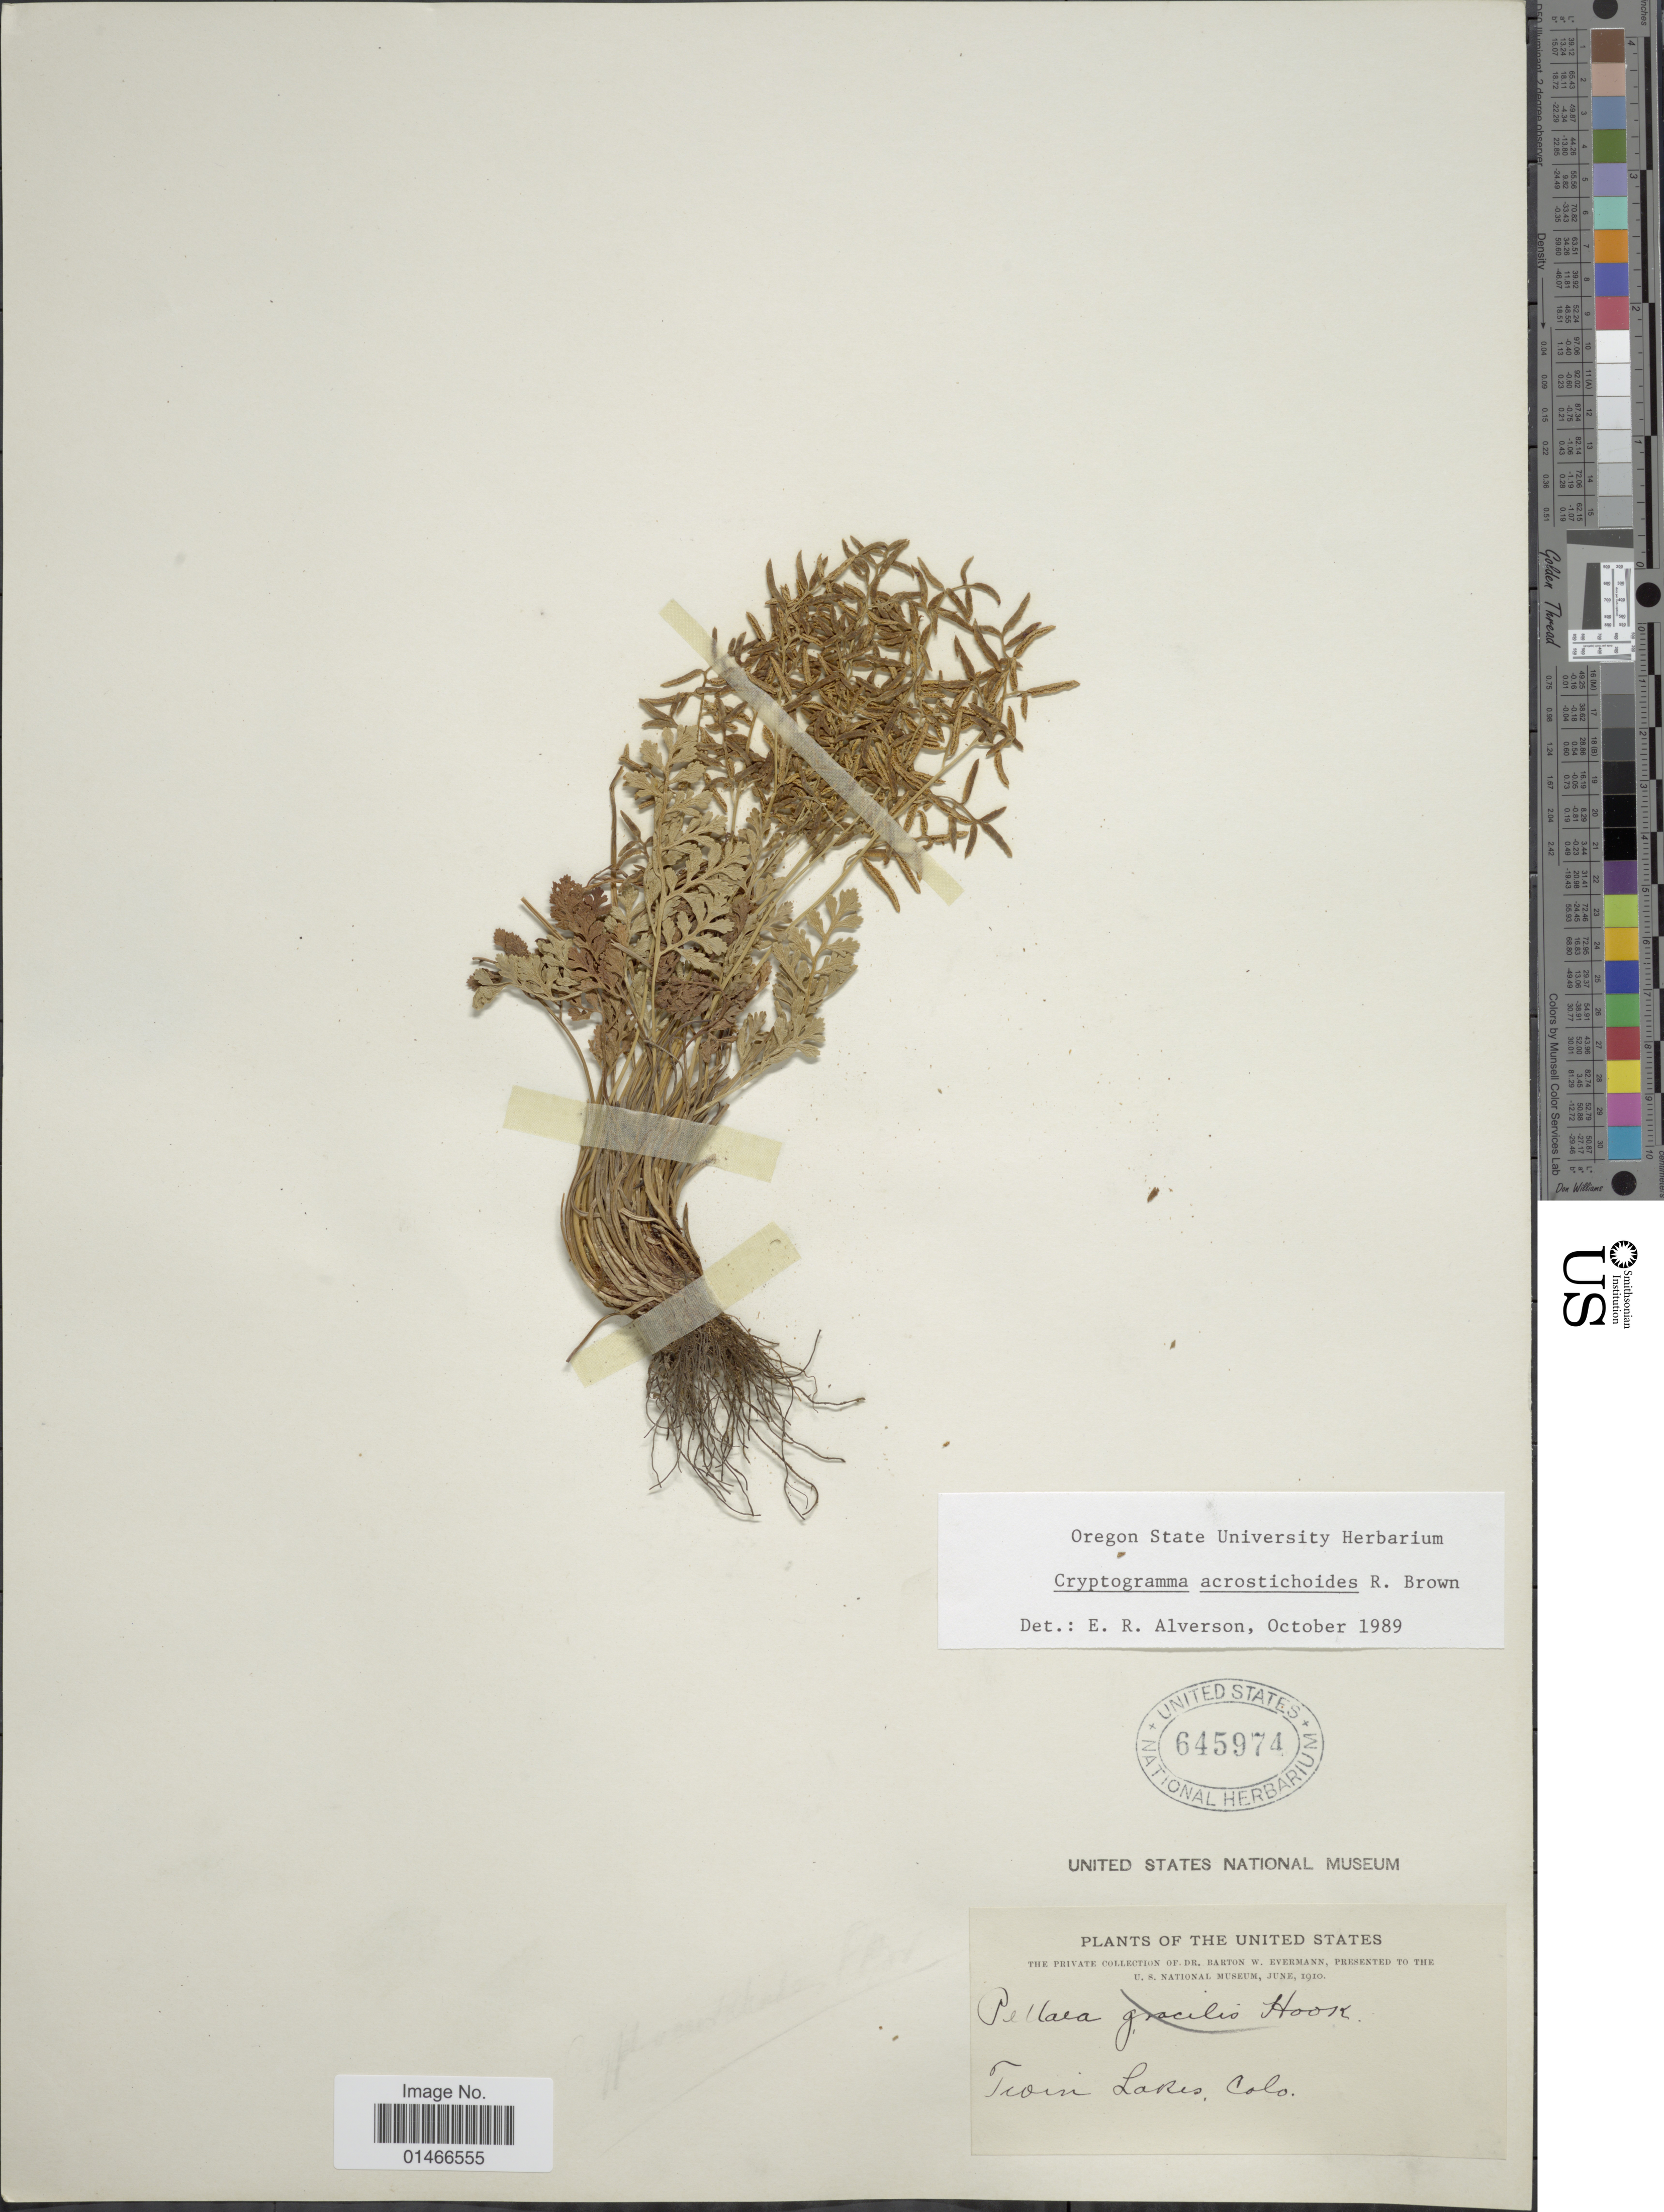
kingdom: Plantae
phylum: Tracheophyta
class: Polypodiopsida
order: Polypodiales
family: Pteridaceae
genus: Cryptogramma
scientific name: Cryptogramma acrostichoides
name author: R. Br.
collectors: B. W. Evermann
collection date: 1910-06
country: United States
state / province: Colorado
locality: Twin Lakes, Calo.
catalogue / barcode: US 645974